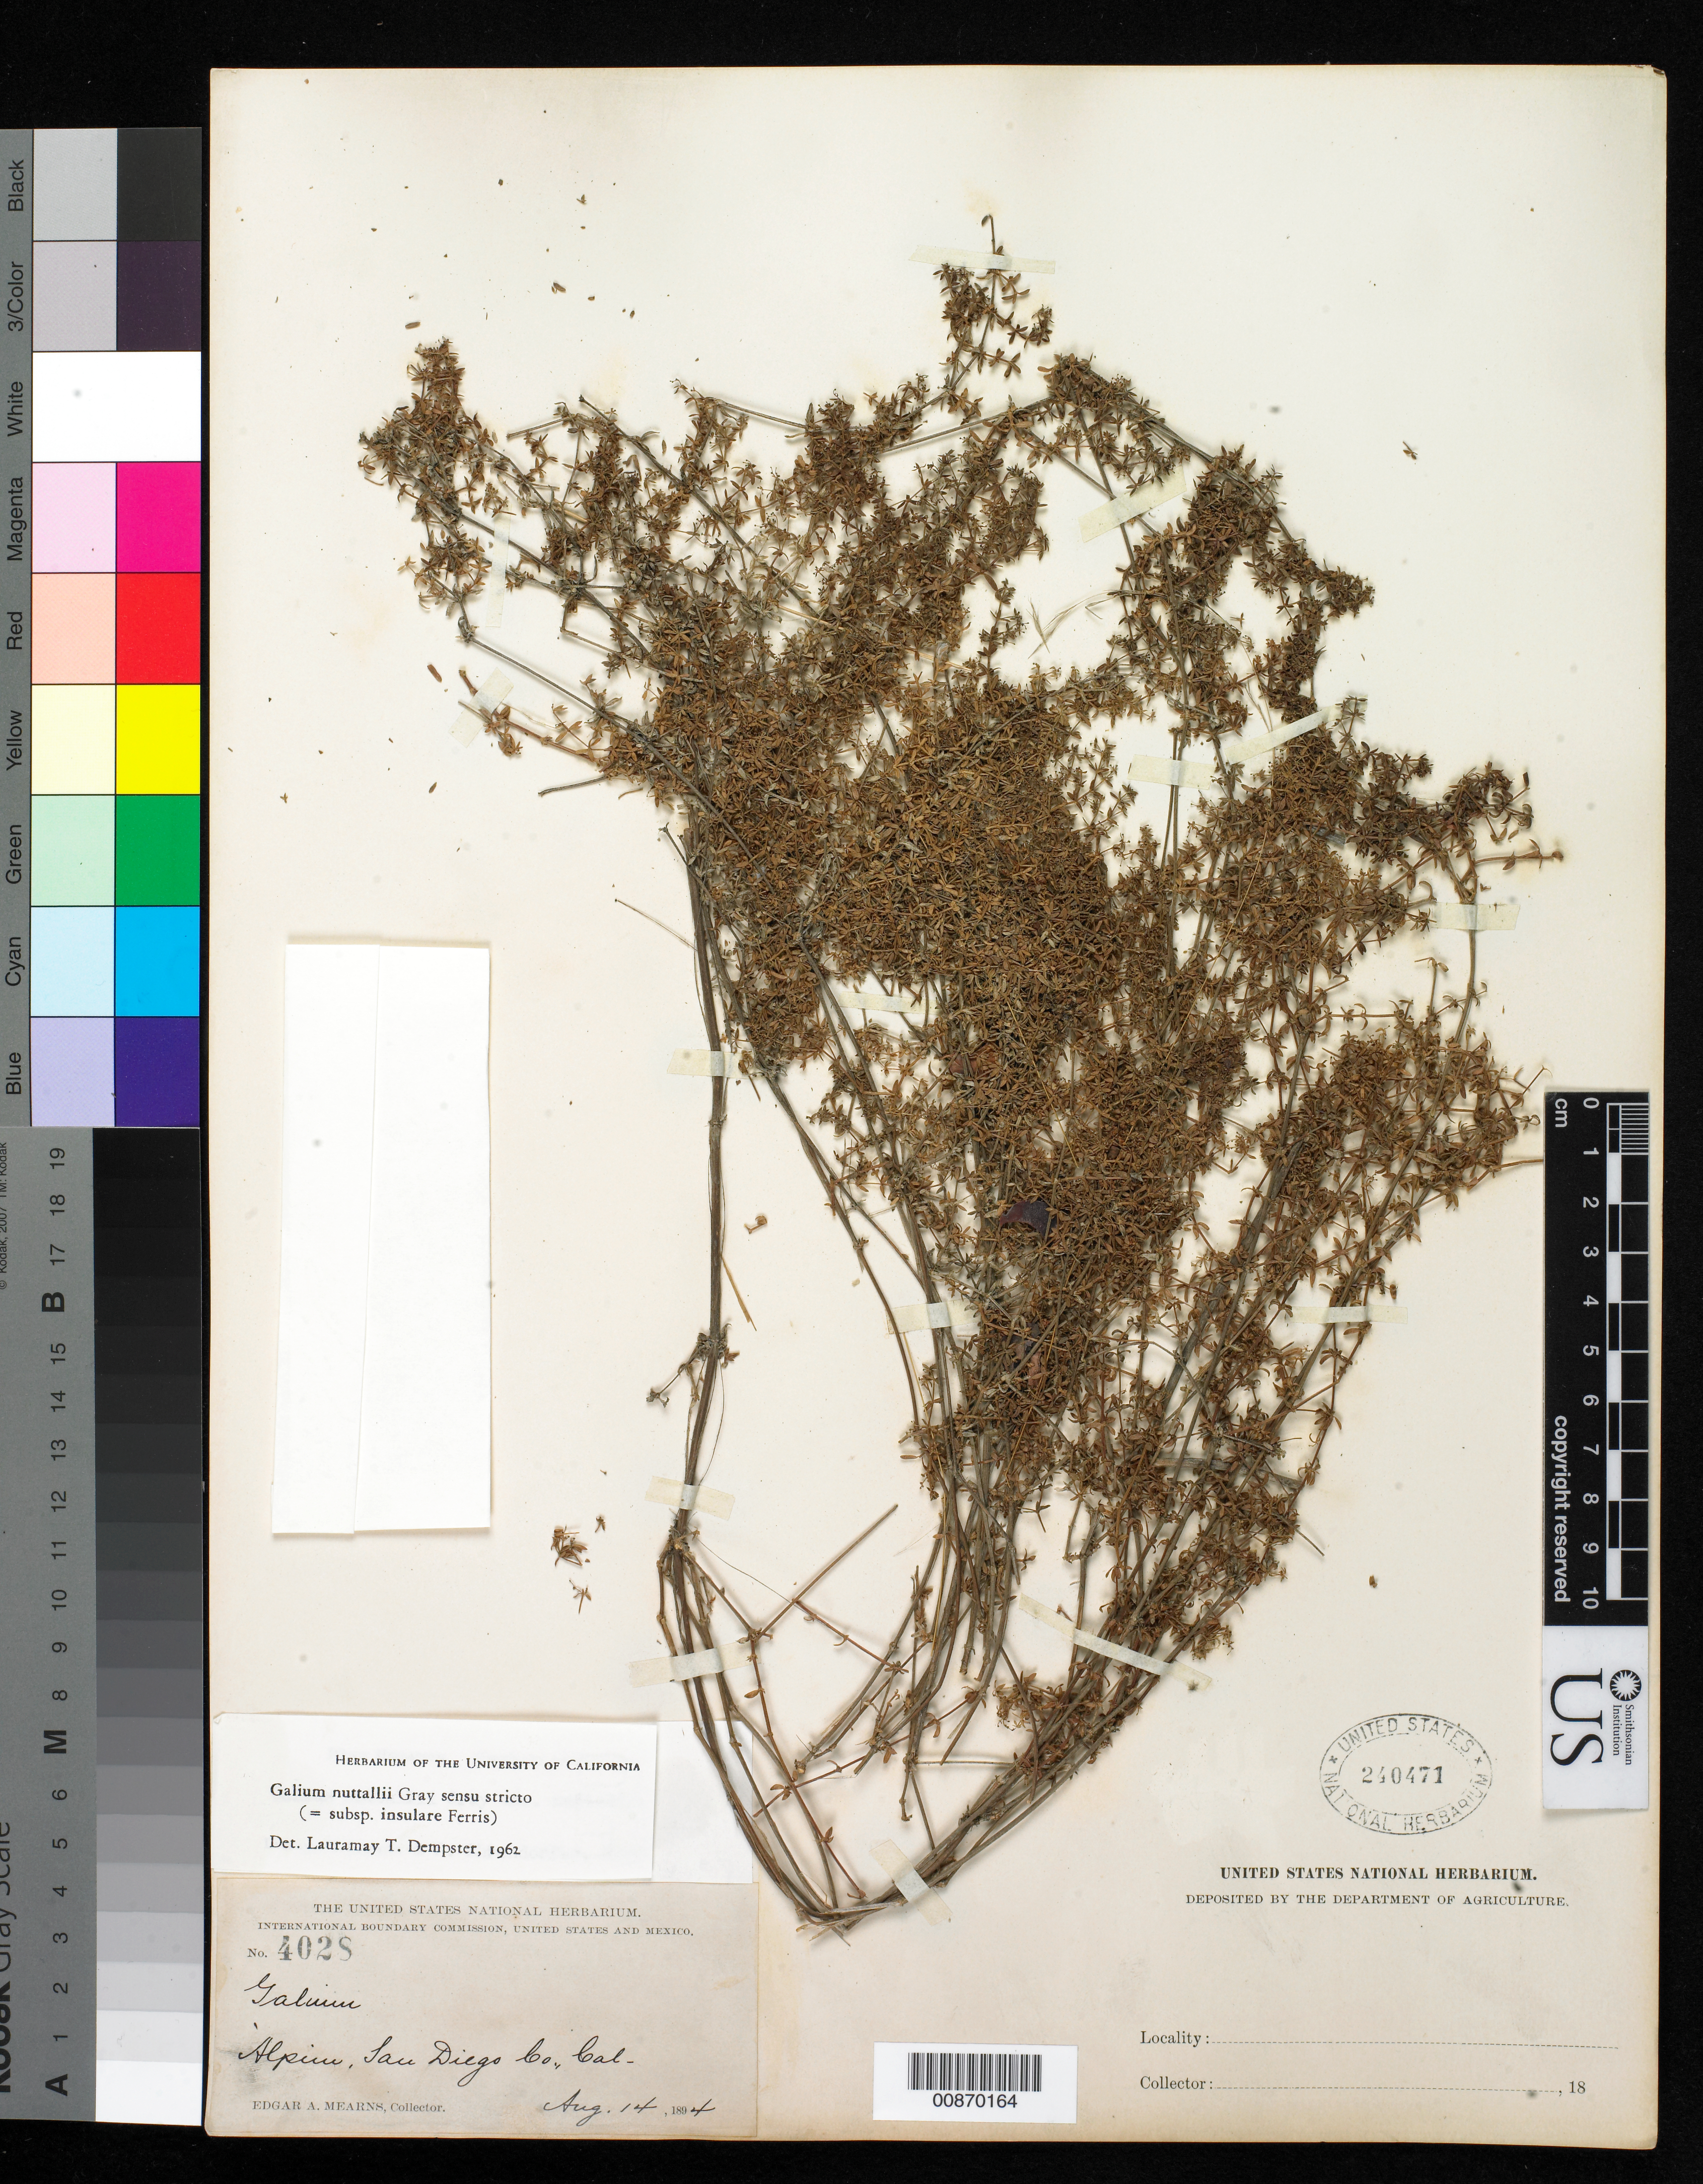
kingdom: Plantae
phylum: Tracheophyta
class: Magnoliopsida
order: Gentianales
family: Rubiaceae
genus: Galium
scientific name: Galium nuttallii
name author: A. Gray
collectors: E. A. Mearns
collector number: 4028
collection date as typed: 14 Aug 1894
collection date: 1894-08-14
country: United States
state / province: California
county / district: San Diego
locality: Alpine, San Diego County, California.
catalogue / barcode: US 240471